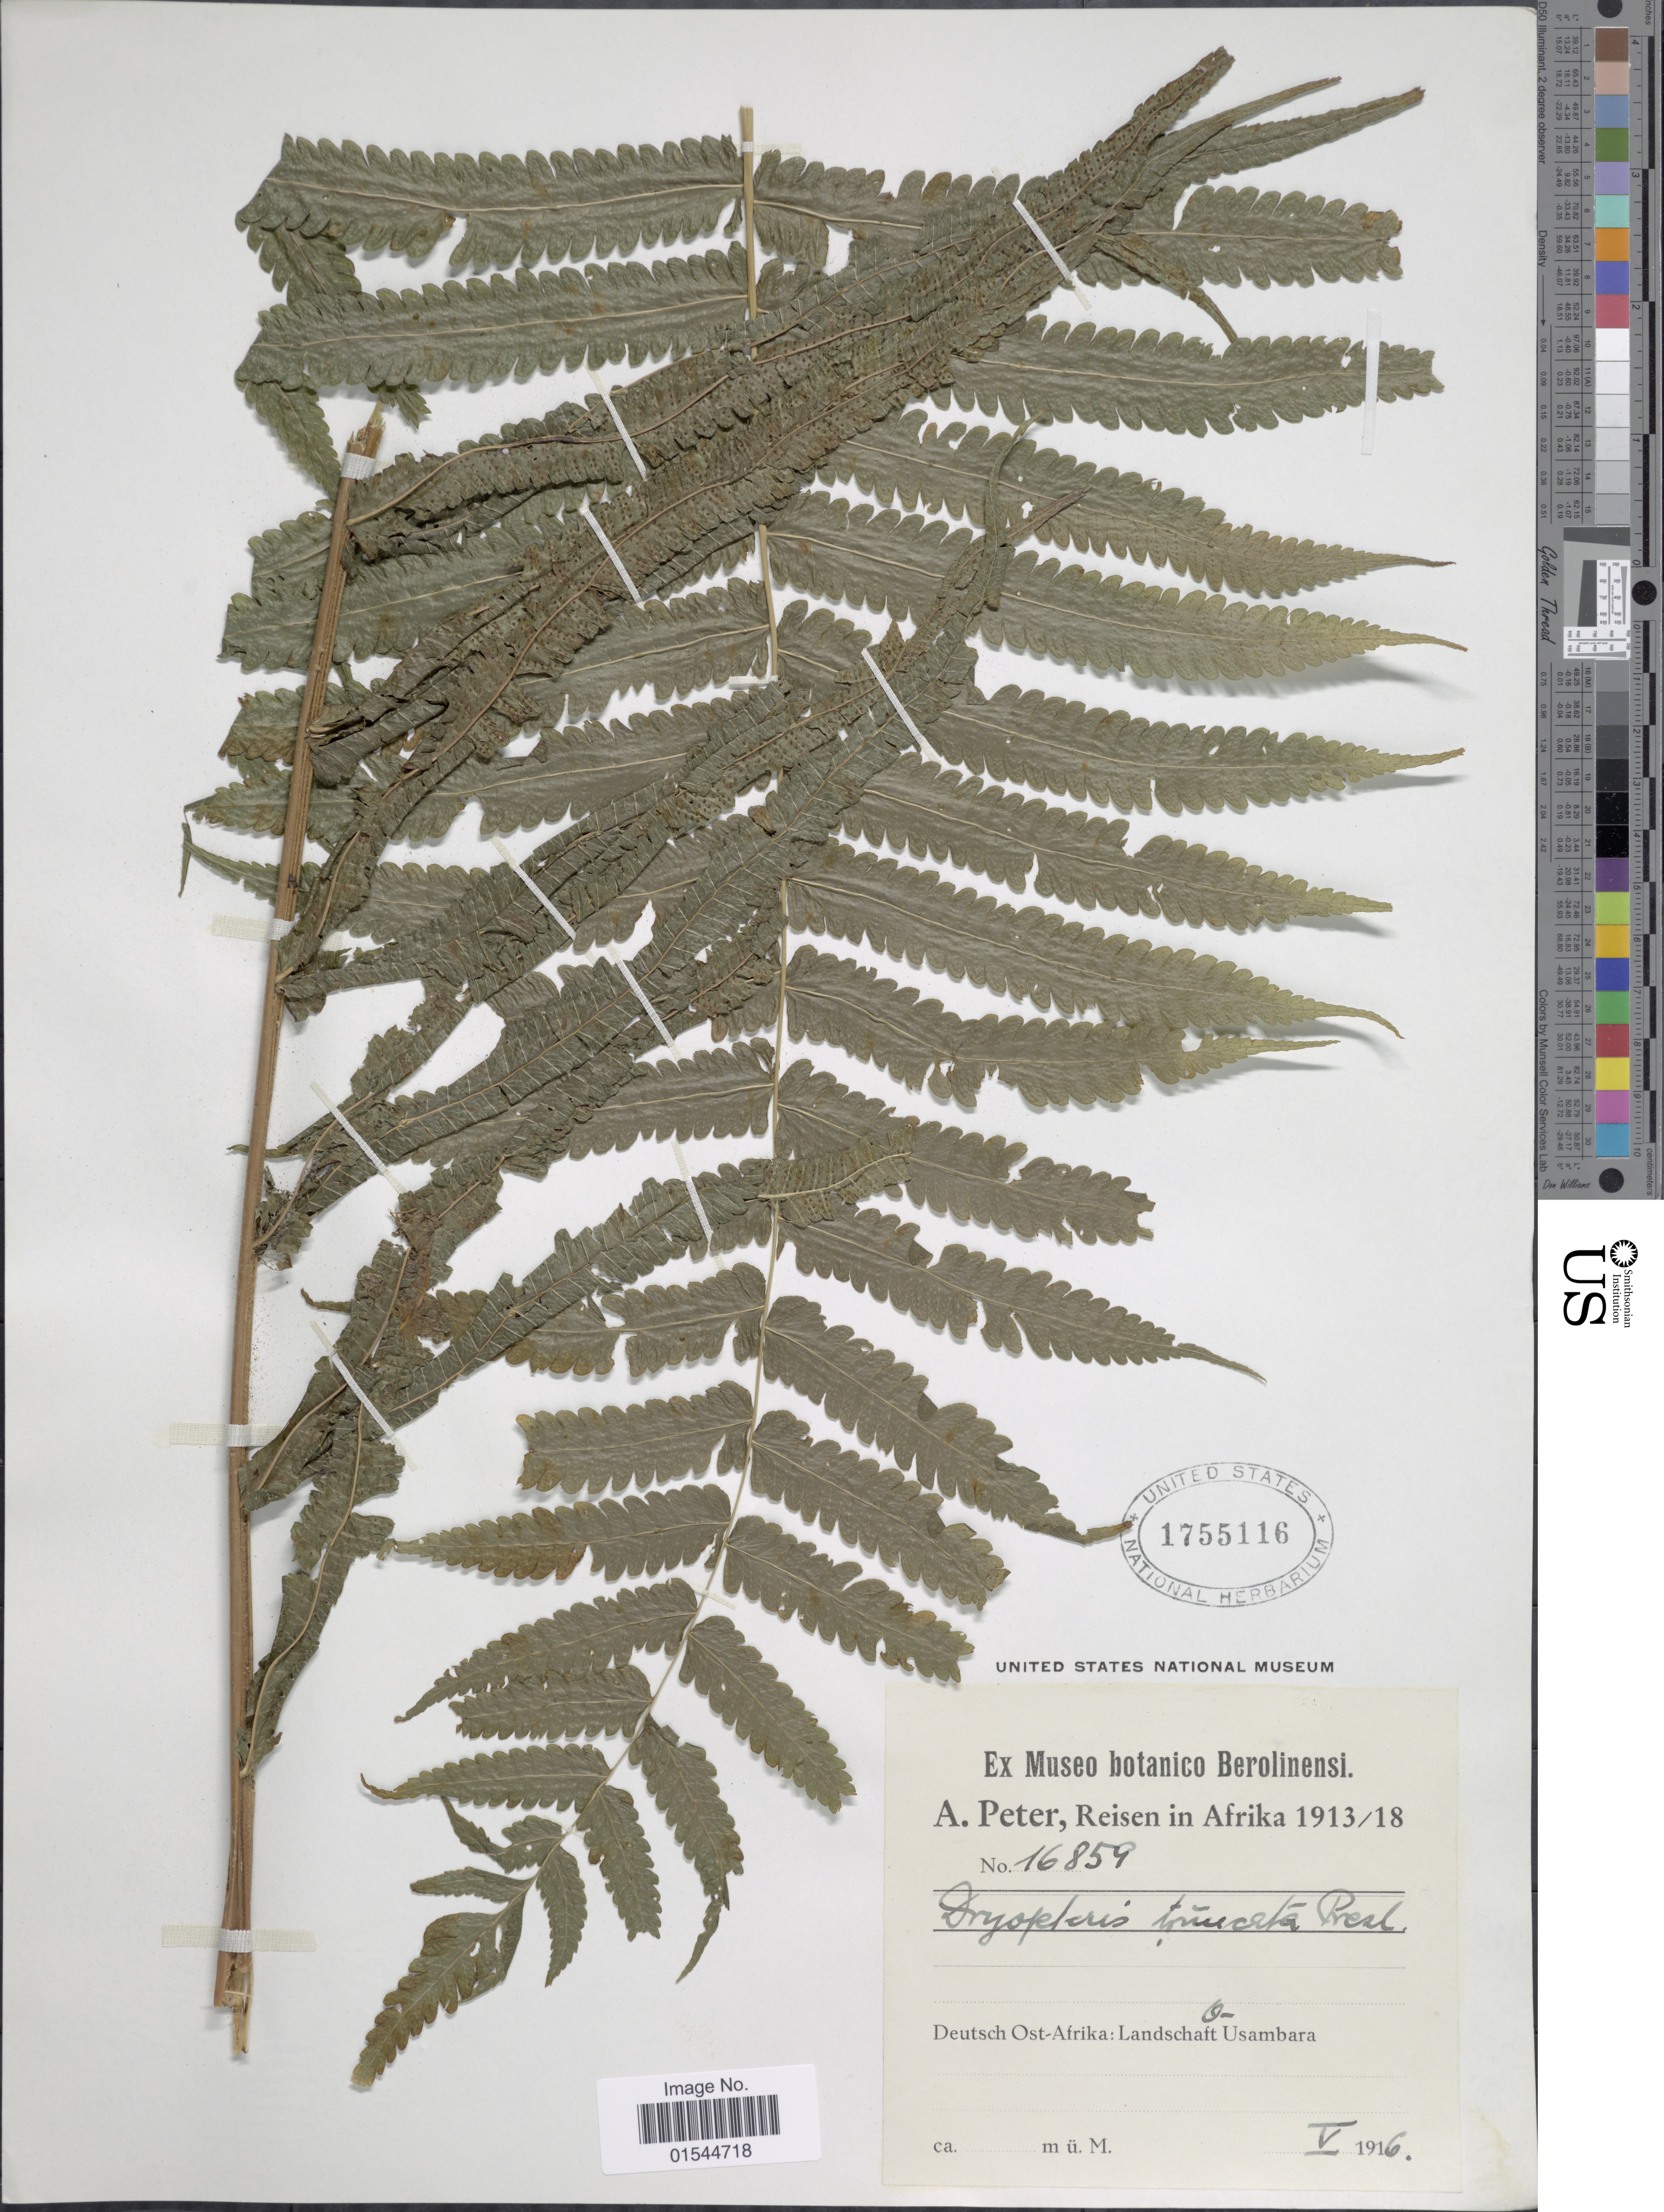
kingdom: Plantae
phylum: Tracheophyta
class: Polypodiopsida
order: Polypodiales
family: Thelypteridaceae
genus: Pneumatopteris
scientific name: Pneumatopteris truncata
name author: (Poir.) Holttum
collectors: A. Peter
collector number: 16859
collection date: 1916-05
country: Tanzania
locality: Deutsch Ost-Afrika: Landschaft O. Usambara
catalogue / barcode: US 1755116